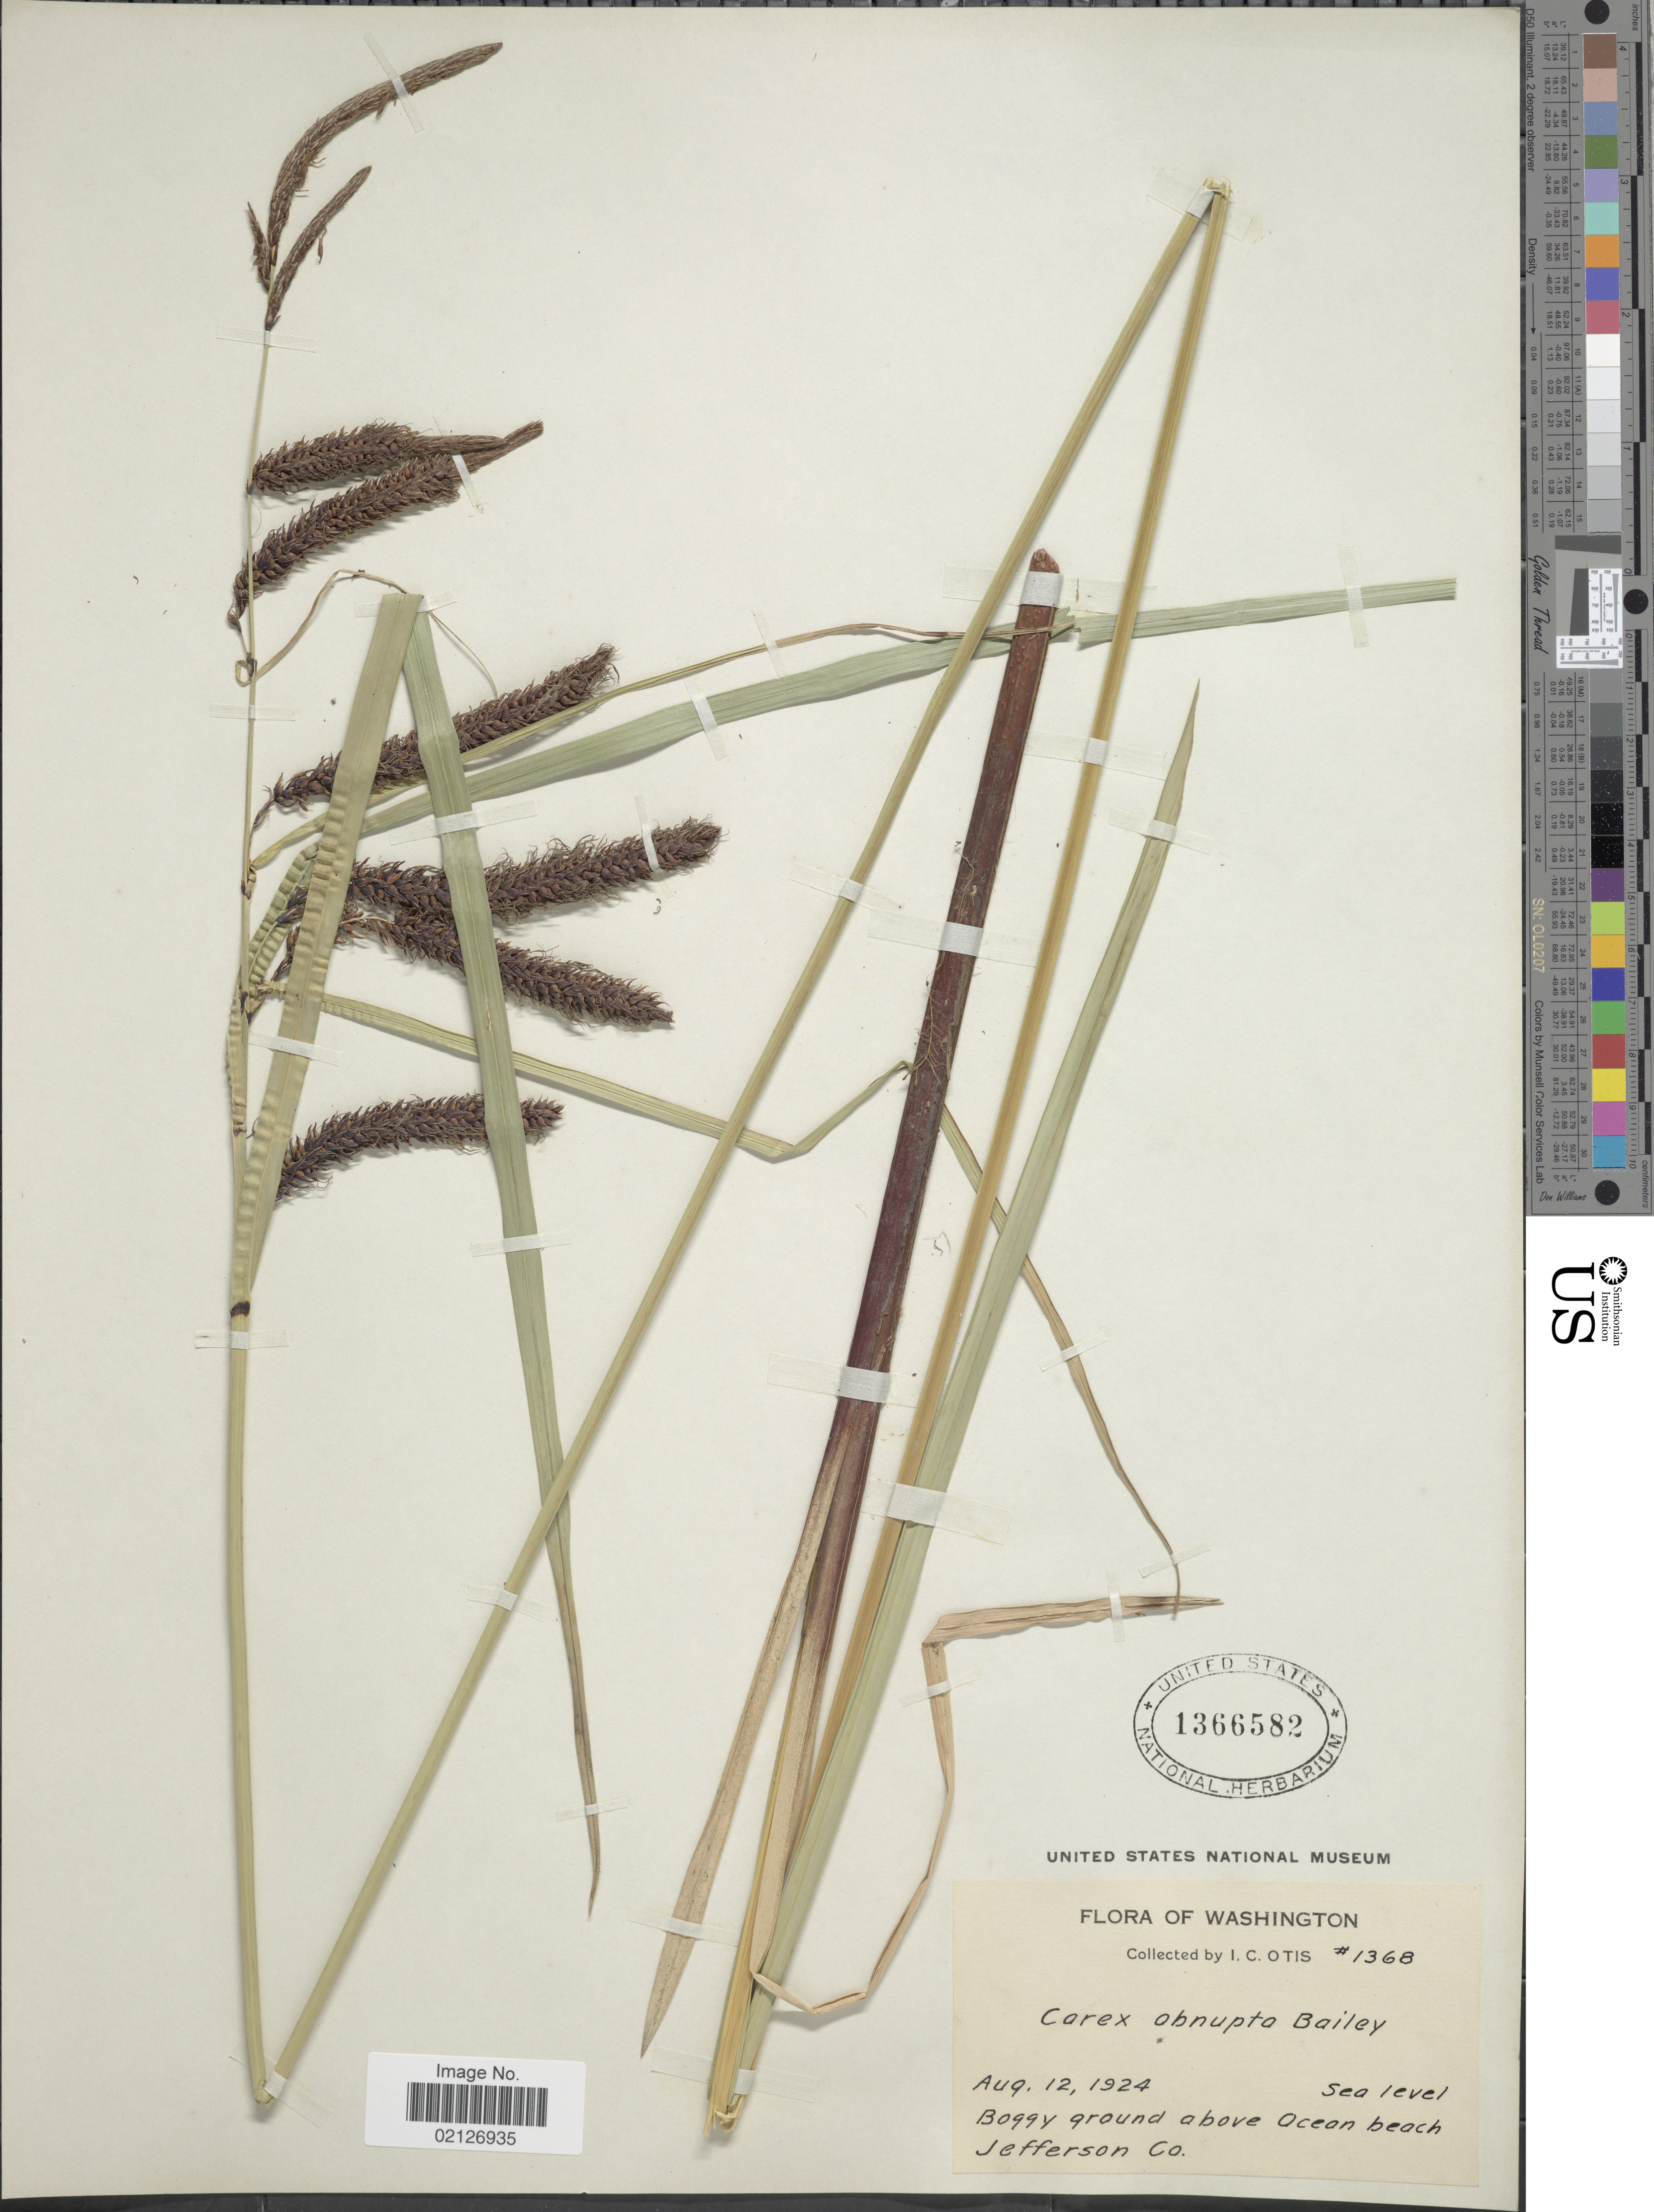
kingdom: Plantae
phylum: Tracheophyta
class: Liliopsida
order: Poales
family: Cyperaceae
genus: Carex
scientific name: Carex obnupta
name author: L.H. Bailey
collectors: I. C. Otis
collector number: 1368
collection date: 1924-08-12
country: United States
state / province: Washington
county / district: Jefferson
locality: above Ocean beach, Jefferson Co.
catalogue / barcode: US 1366582